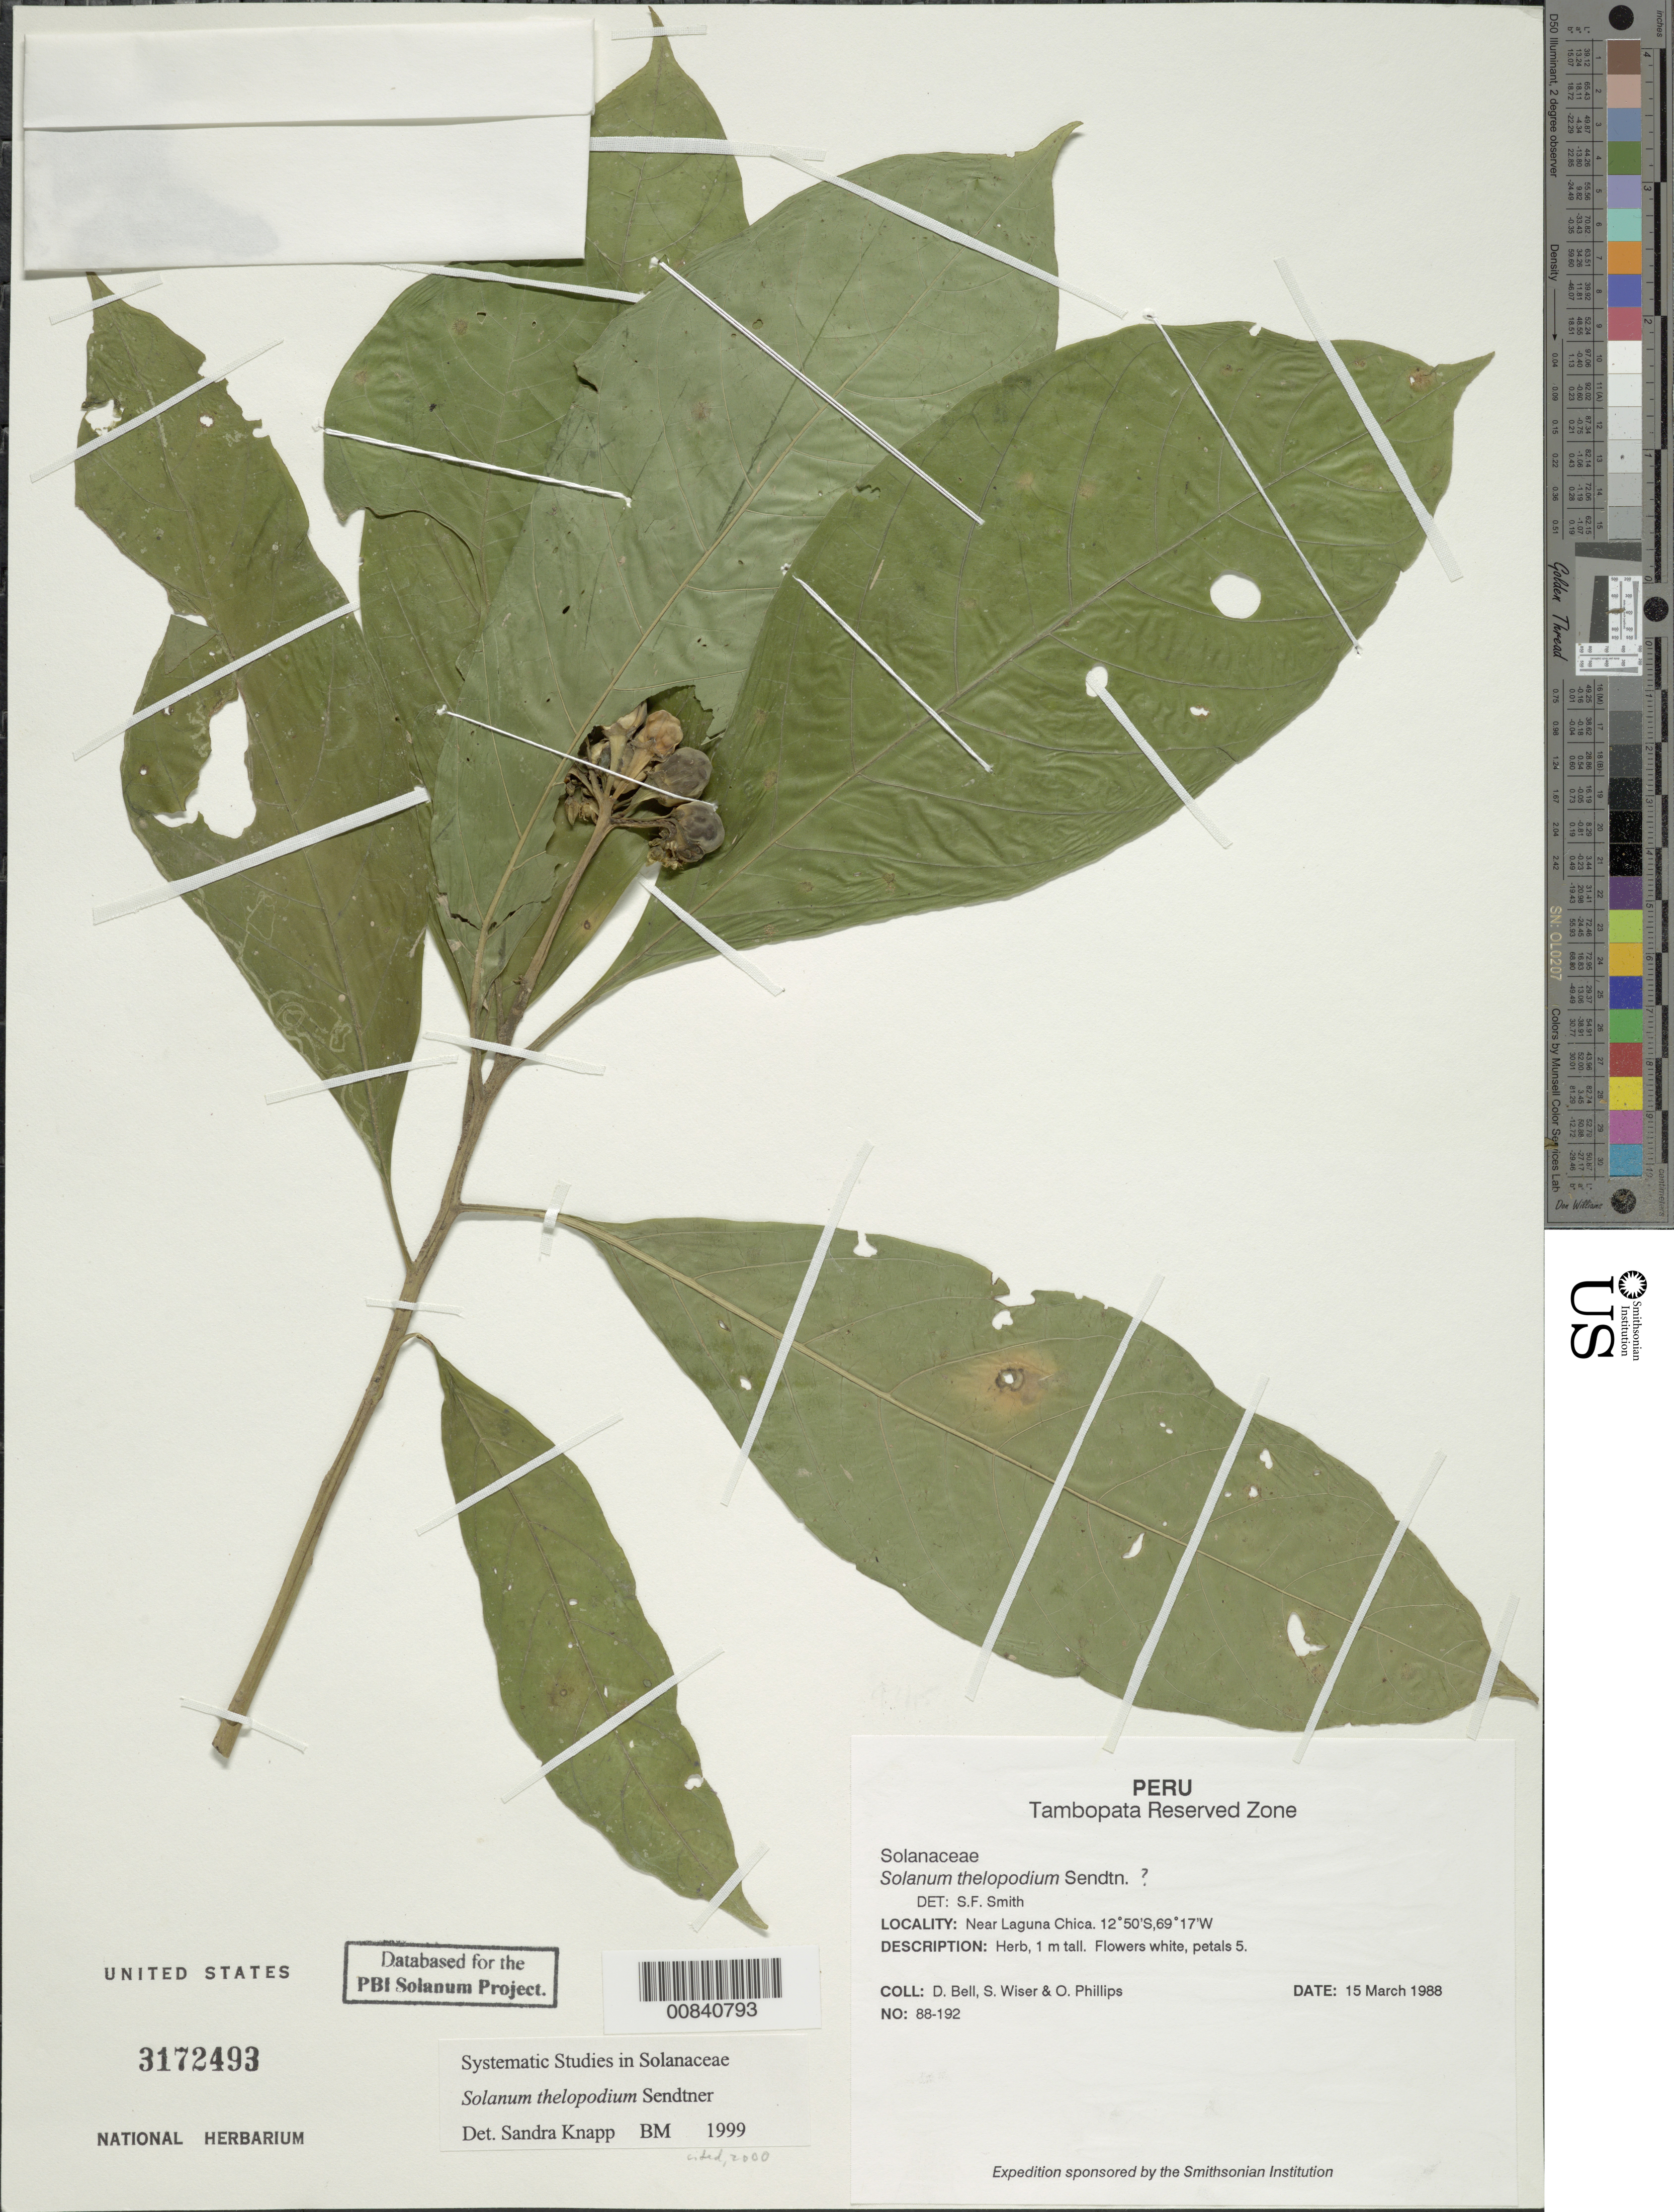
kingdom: Plantae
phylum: Tracheophyta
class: Magnoliopsida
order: Solanales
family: Solanaceae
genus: Solanum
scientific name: Solanum thelopodium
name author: Sendtn.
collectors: D. A. Bell, S. Wiser & O. Phillips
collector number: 88-192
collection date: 1988-03-15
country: Peru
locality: Tambopata Reserved Zone, Near Laguna Chica.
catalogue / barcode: US 3172493